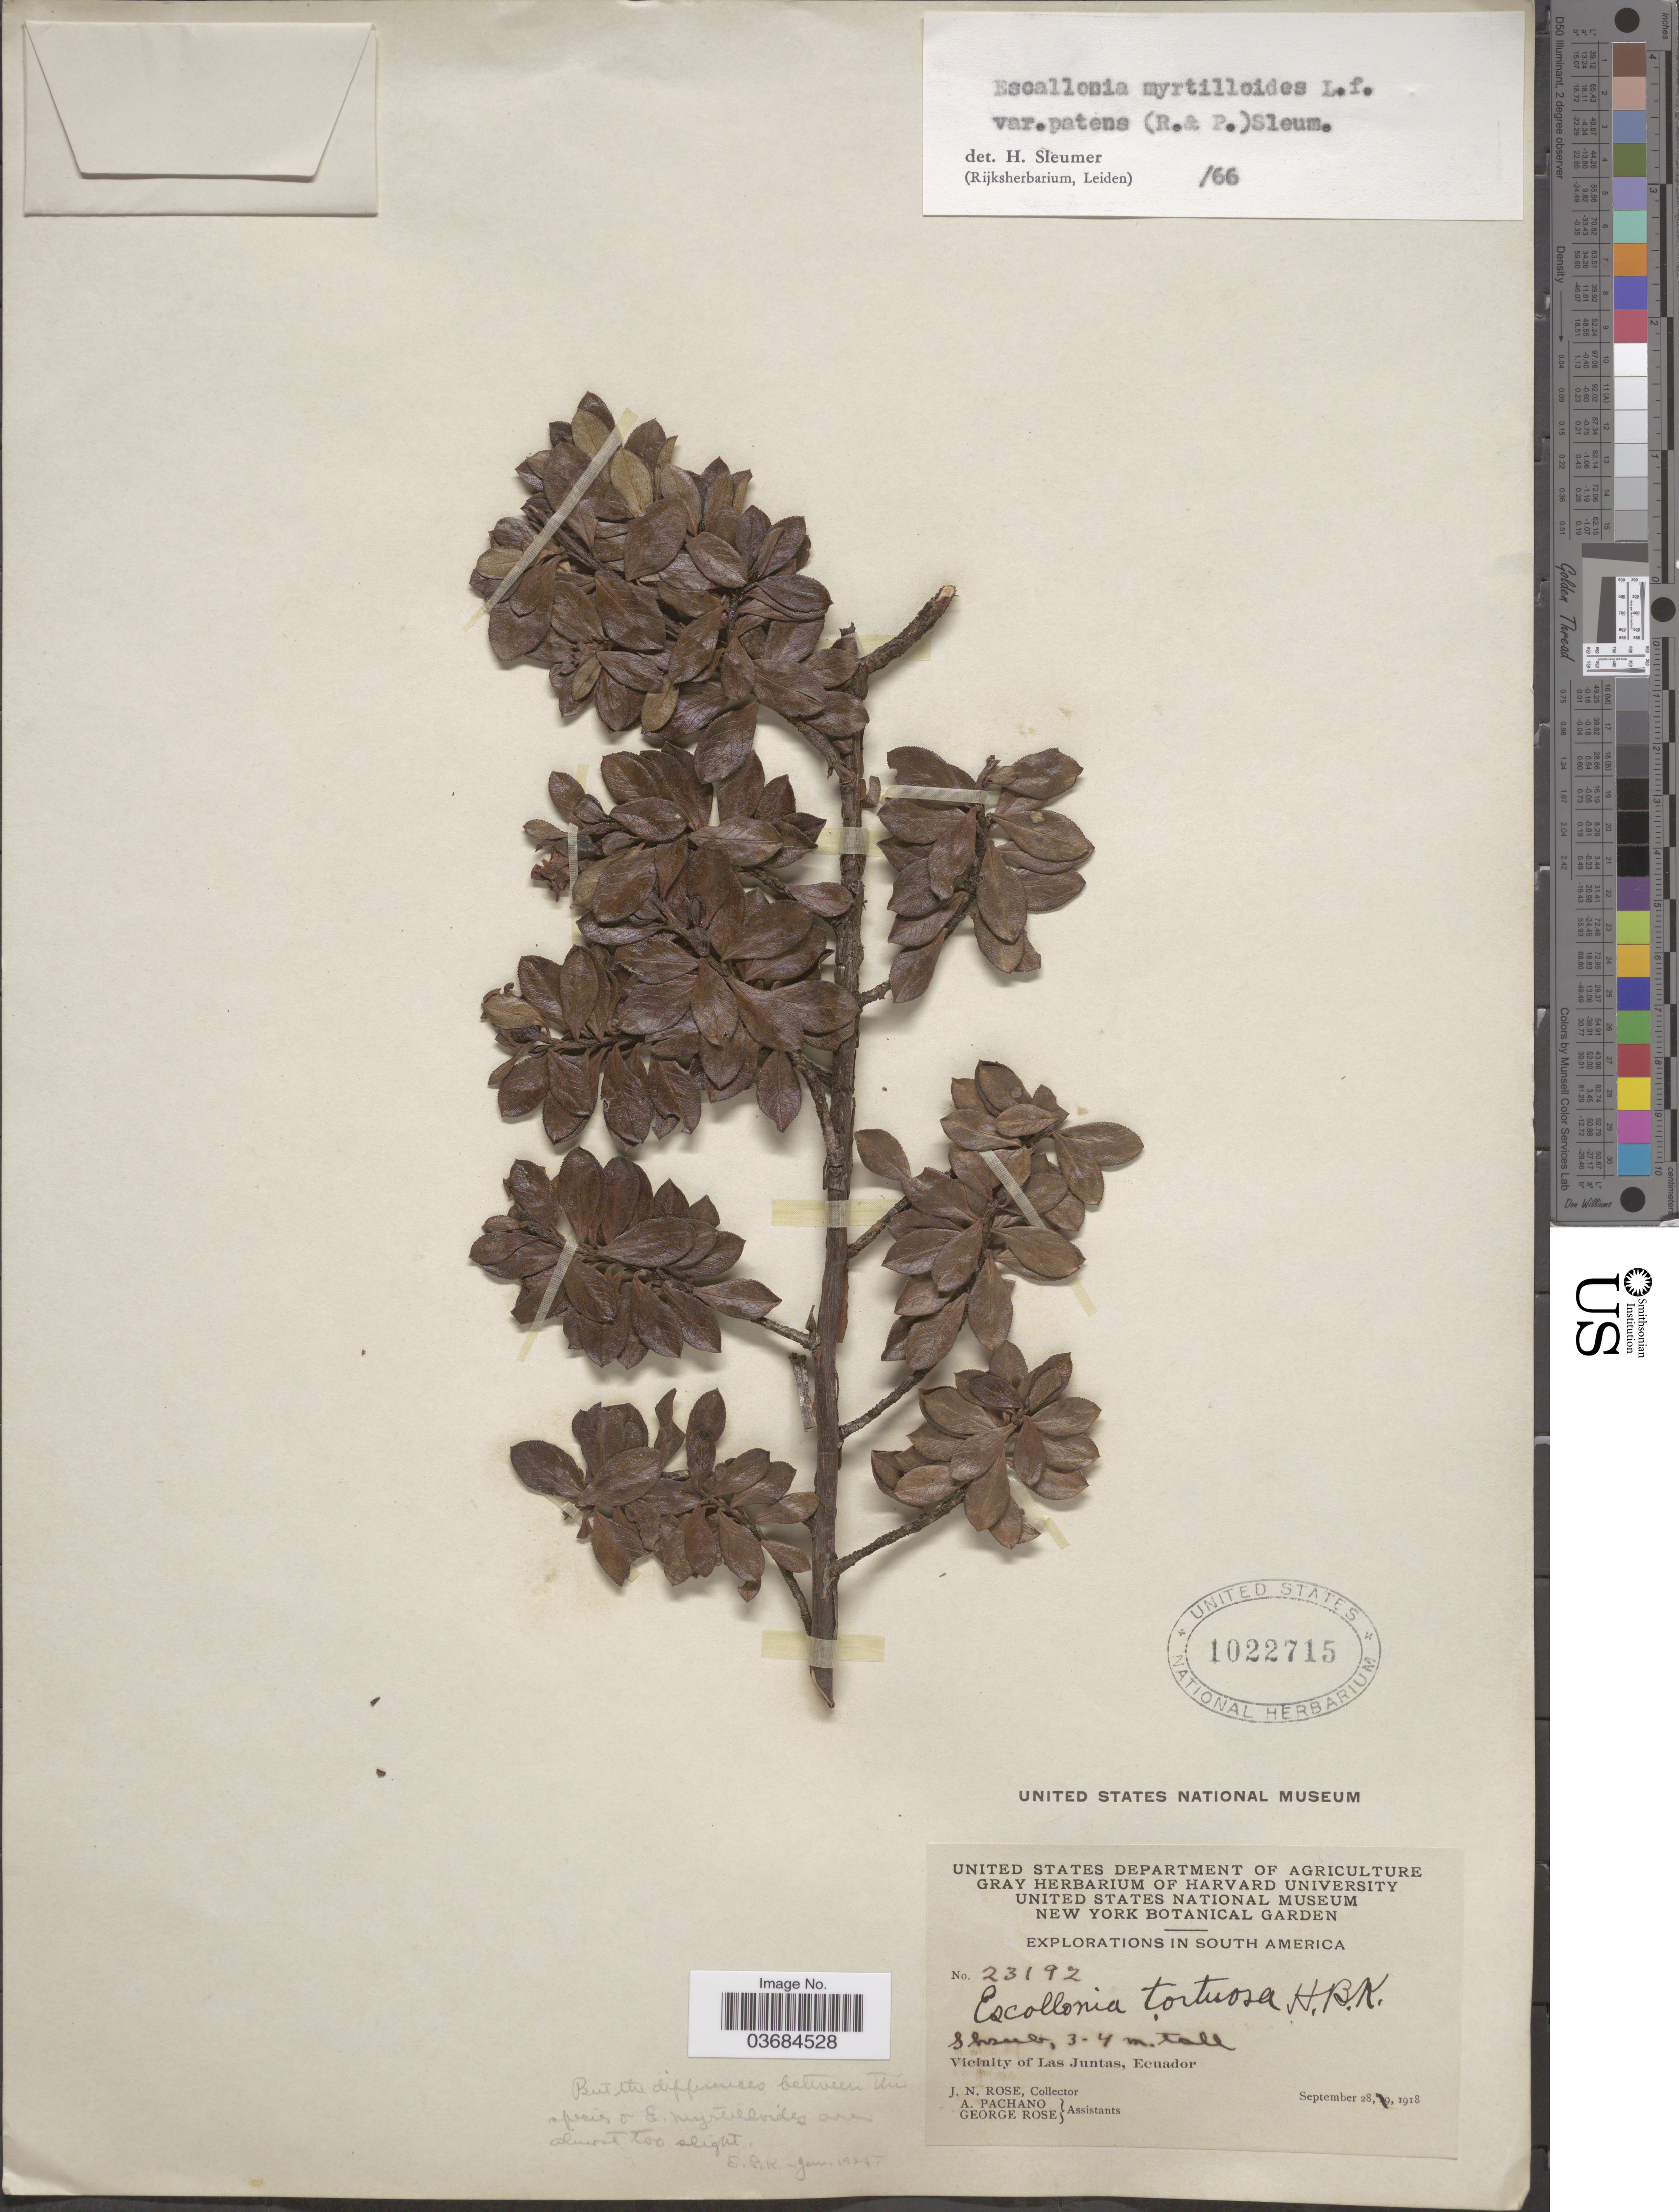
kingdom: Plantae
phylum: Tracheophyta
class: Magnoliopsida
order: Escalloniales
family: Escalloniaceae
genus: Escallonia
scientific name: Escallonia myrtilloides var. patens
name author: (Ruiz & Pavón) Sleumer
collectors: J. N. Rose, A. Pachano & G. Rose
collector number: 23192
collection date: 1918-09-28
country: Ecuador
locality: Explorations in South America. Vicinity of Las Juntas.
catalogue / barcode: US 1022715